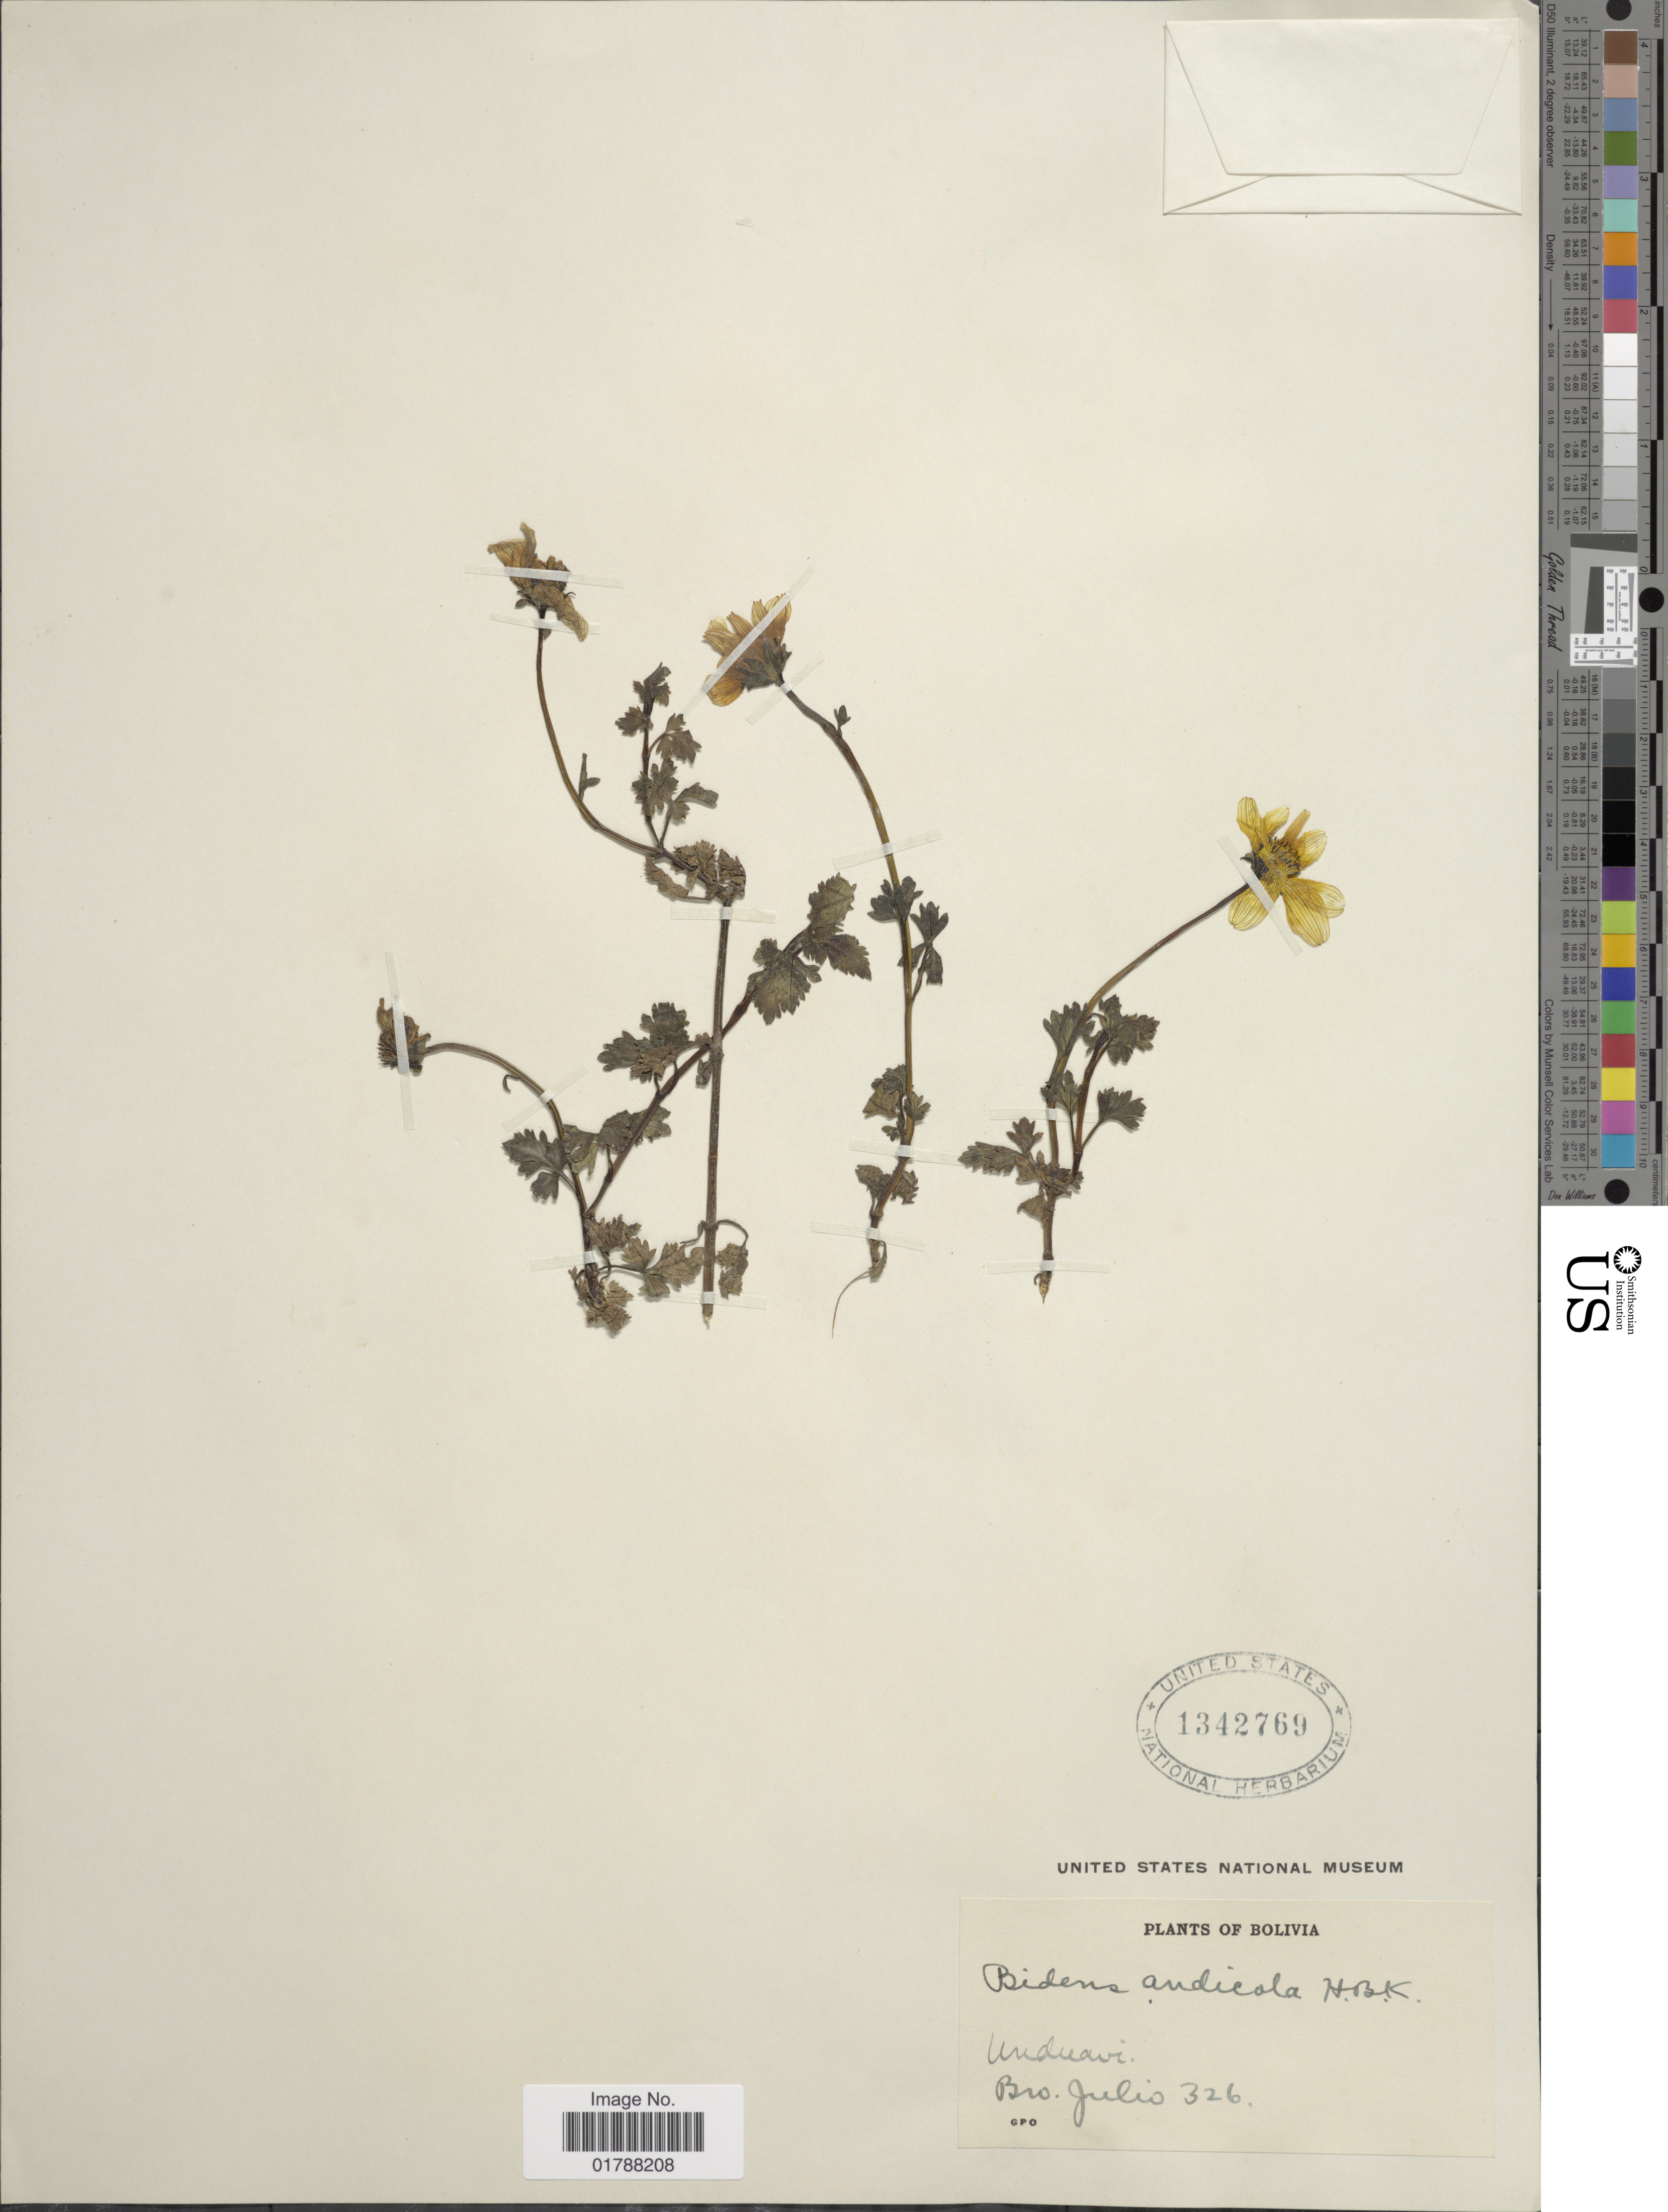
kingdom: Plantae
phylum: Tracheophyta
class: Magnoliopsida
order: Asterales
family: Asteraceae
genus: Bidens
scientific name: Bidens andicola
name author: Kunth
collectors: Bro. Julio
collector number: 326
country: Bolivia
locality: Unduavi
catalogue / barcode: US 1342769